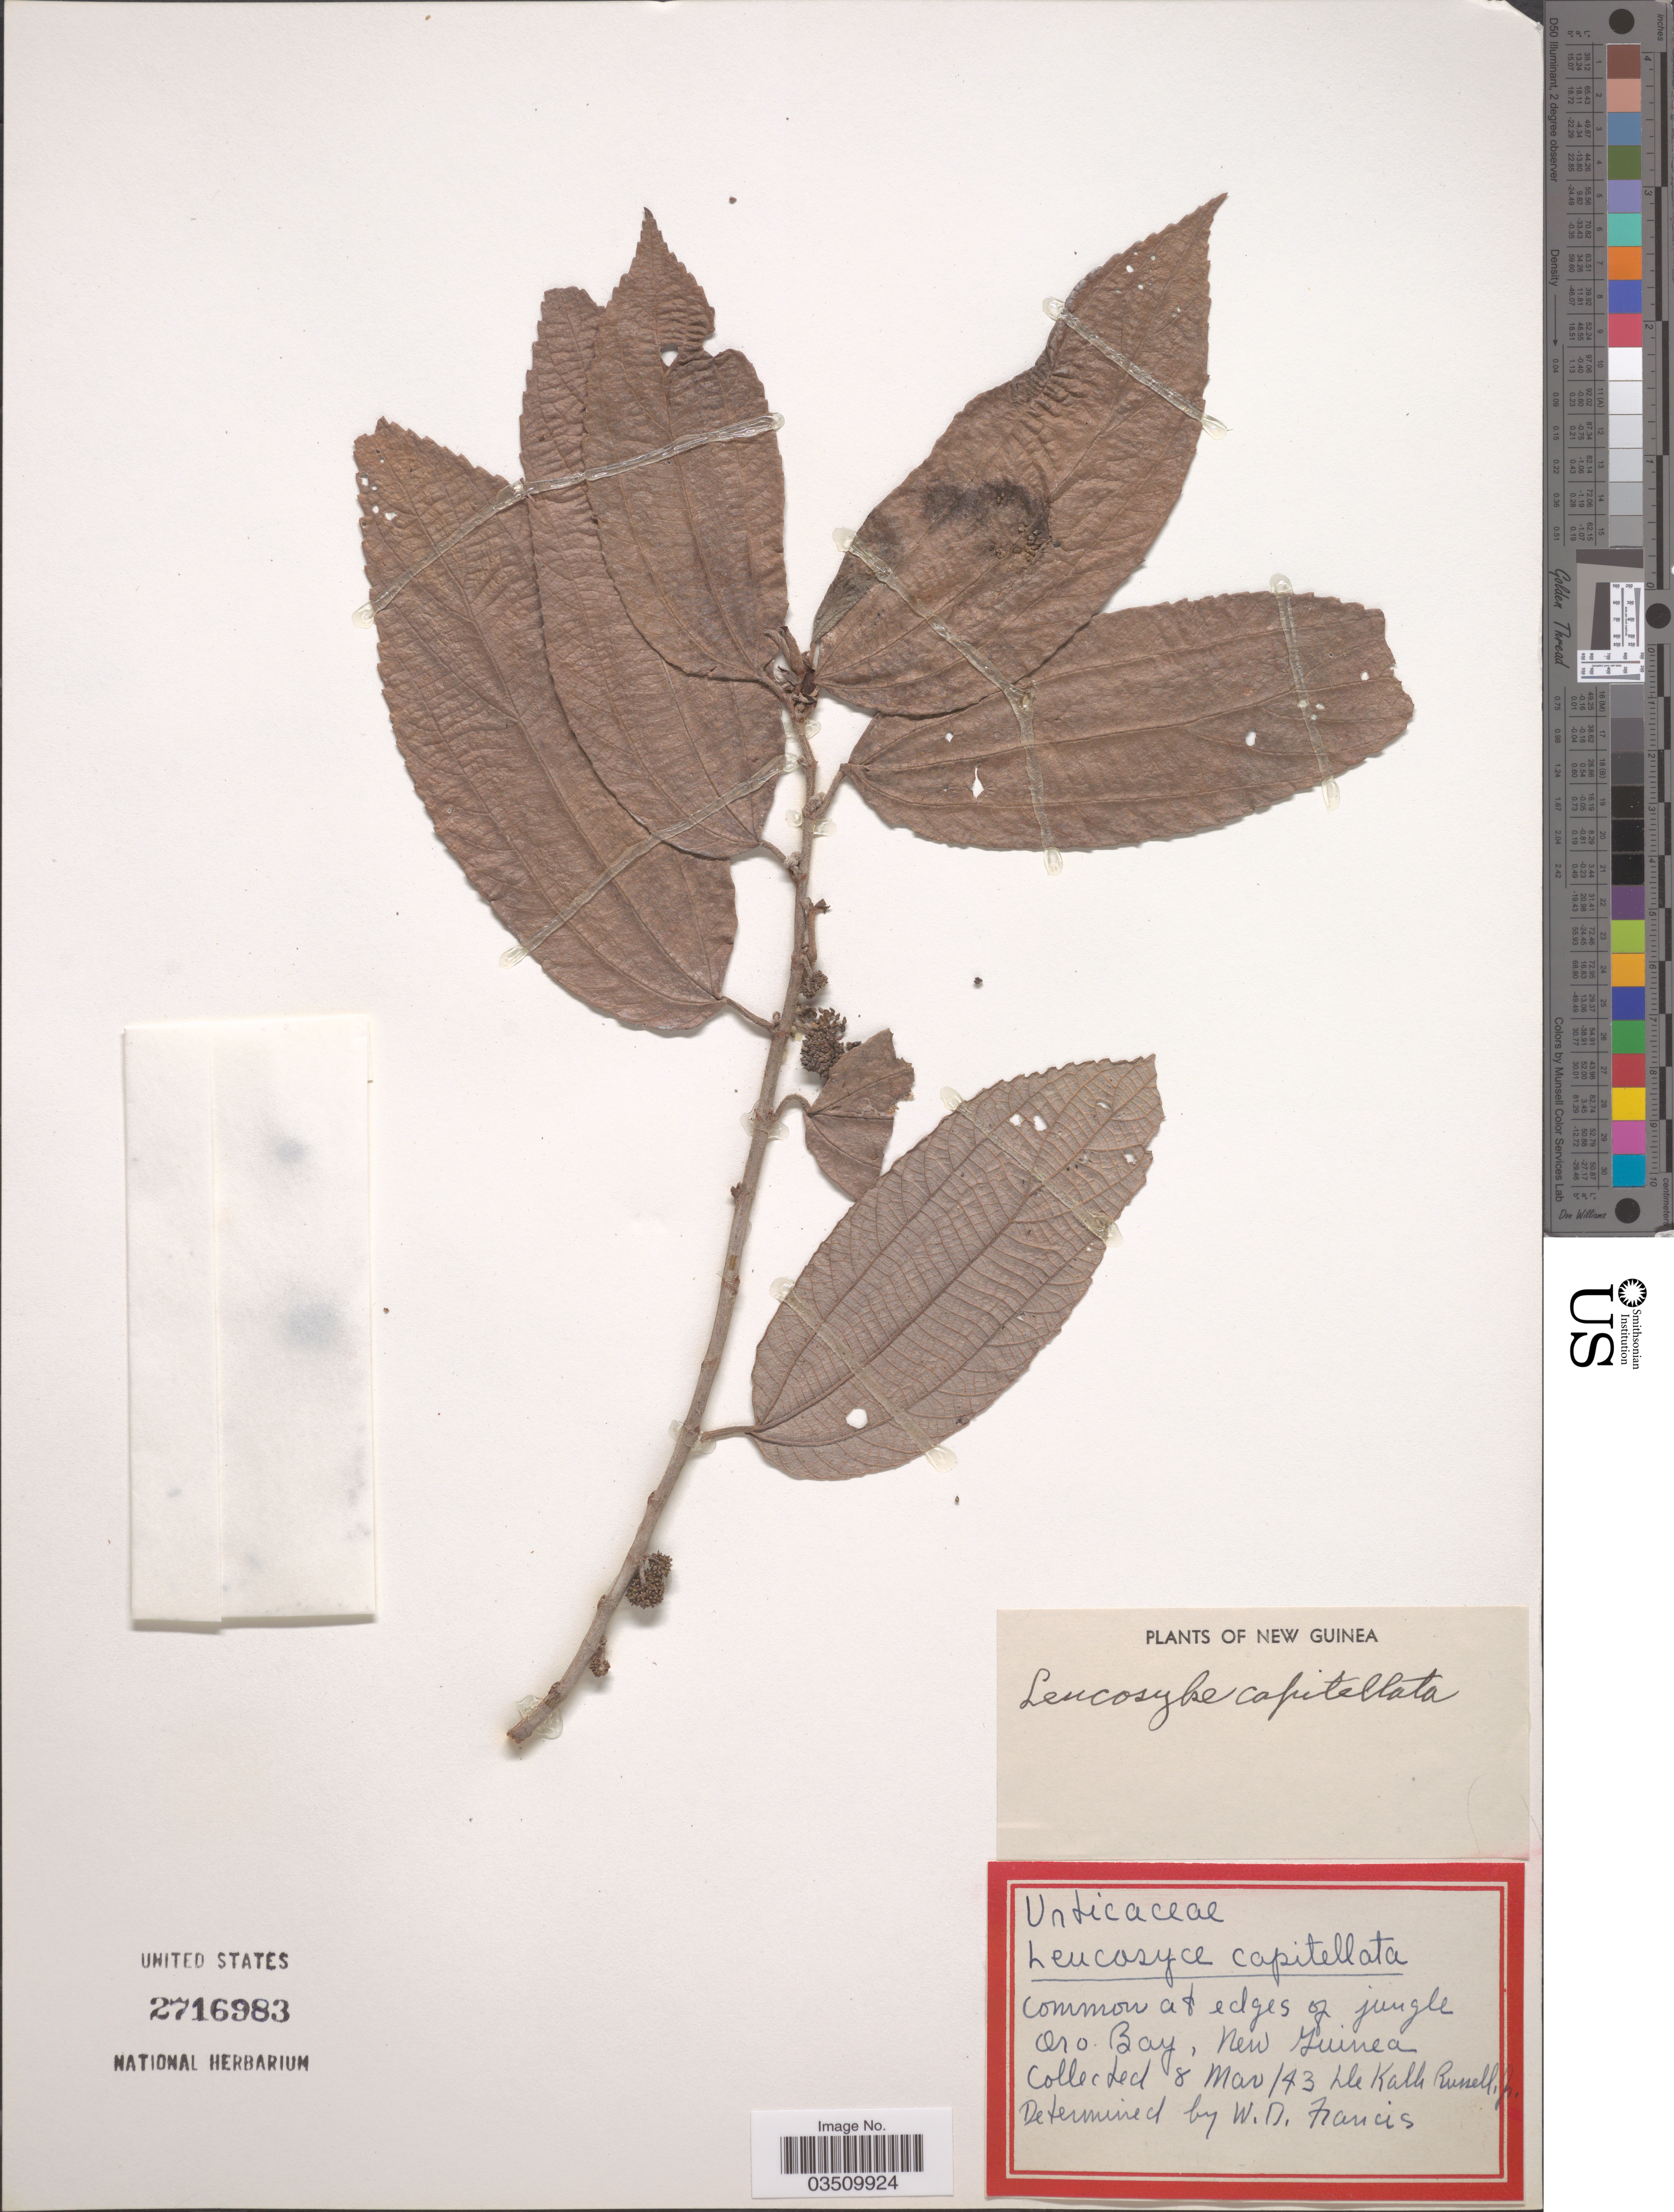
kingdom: Plantae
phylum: Tracheophyta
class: Magnoliopsida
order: Rosales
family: Urticaceae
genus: Leucosyke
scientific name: Leucosyke capitellata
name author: (Poir.) Wedd.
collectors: D. K. Russell Jr.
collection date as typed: Transcribed d/m/y: 8/3/43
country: Papua New Guinea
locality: At edges of jungle Oro. Bay, New Guinea.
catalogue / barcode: US 2716983